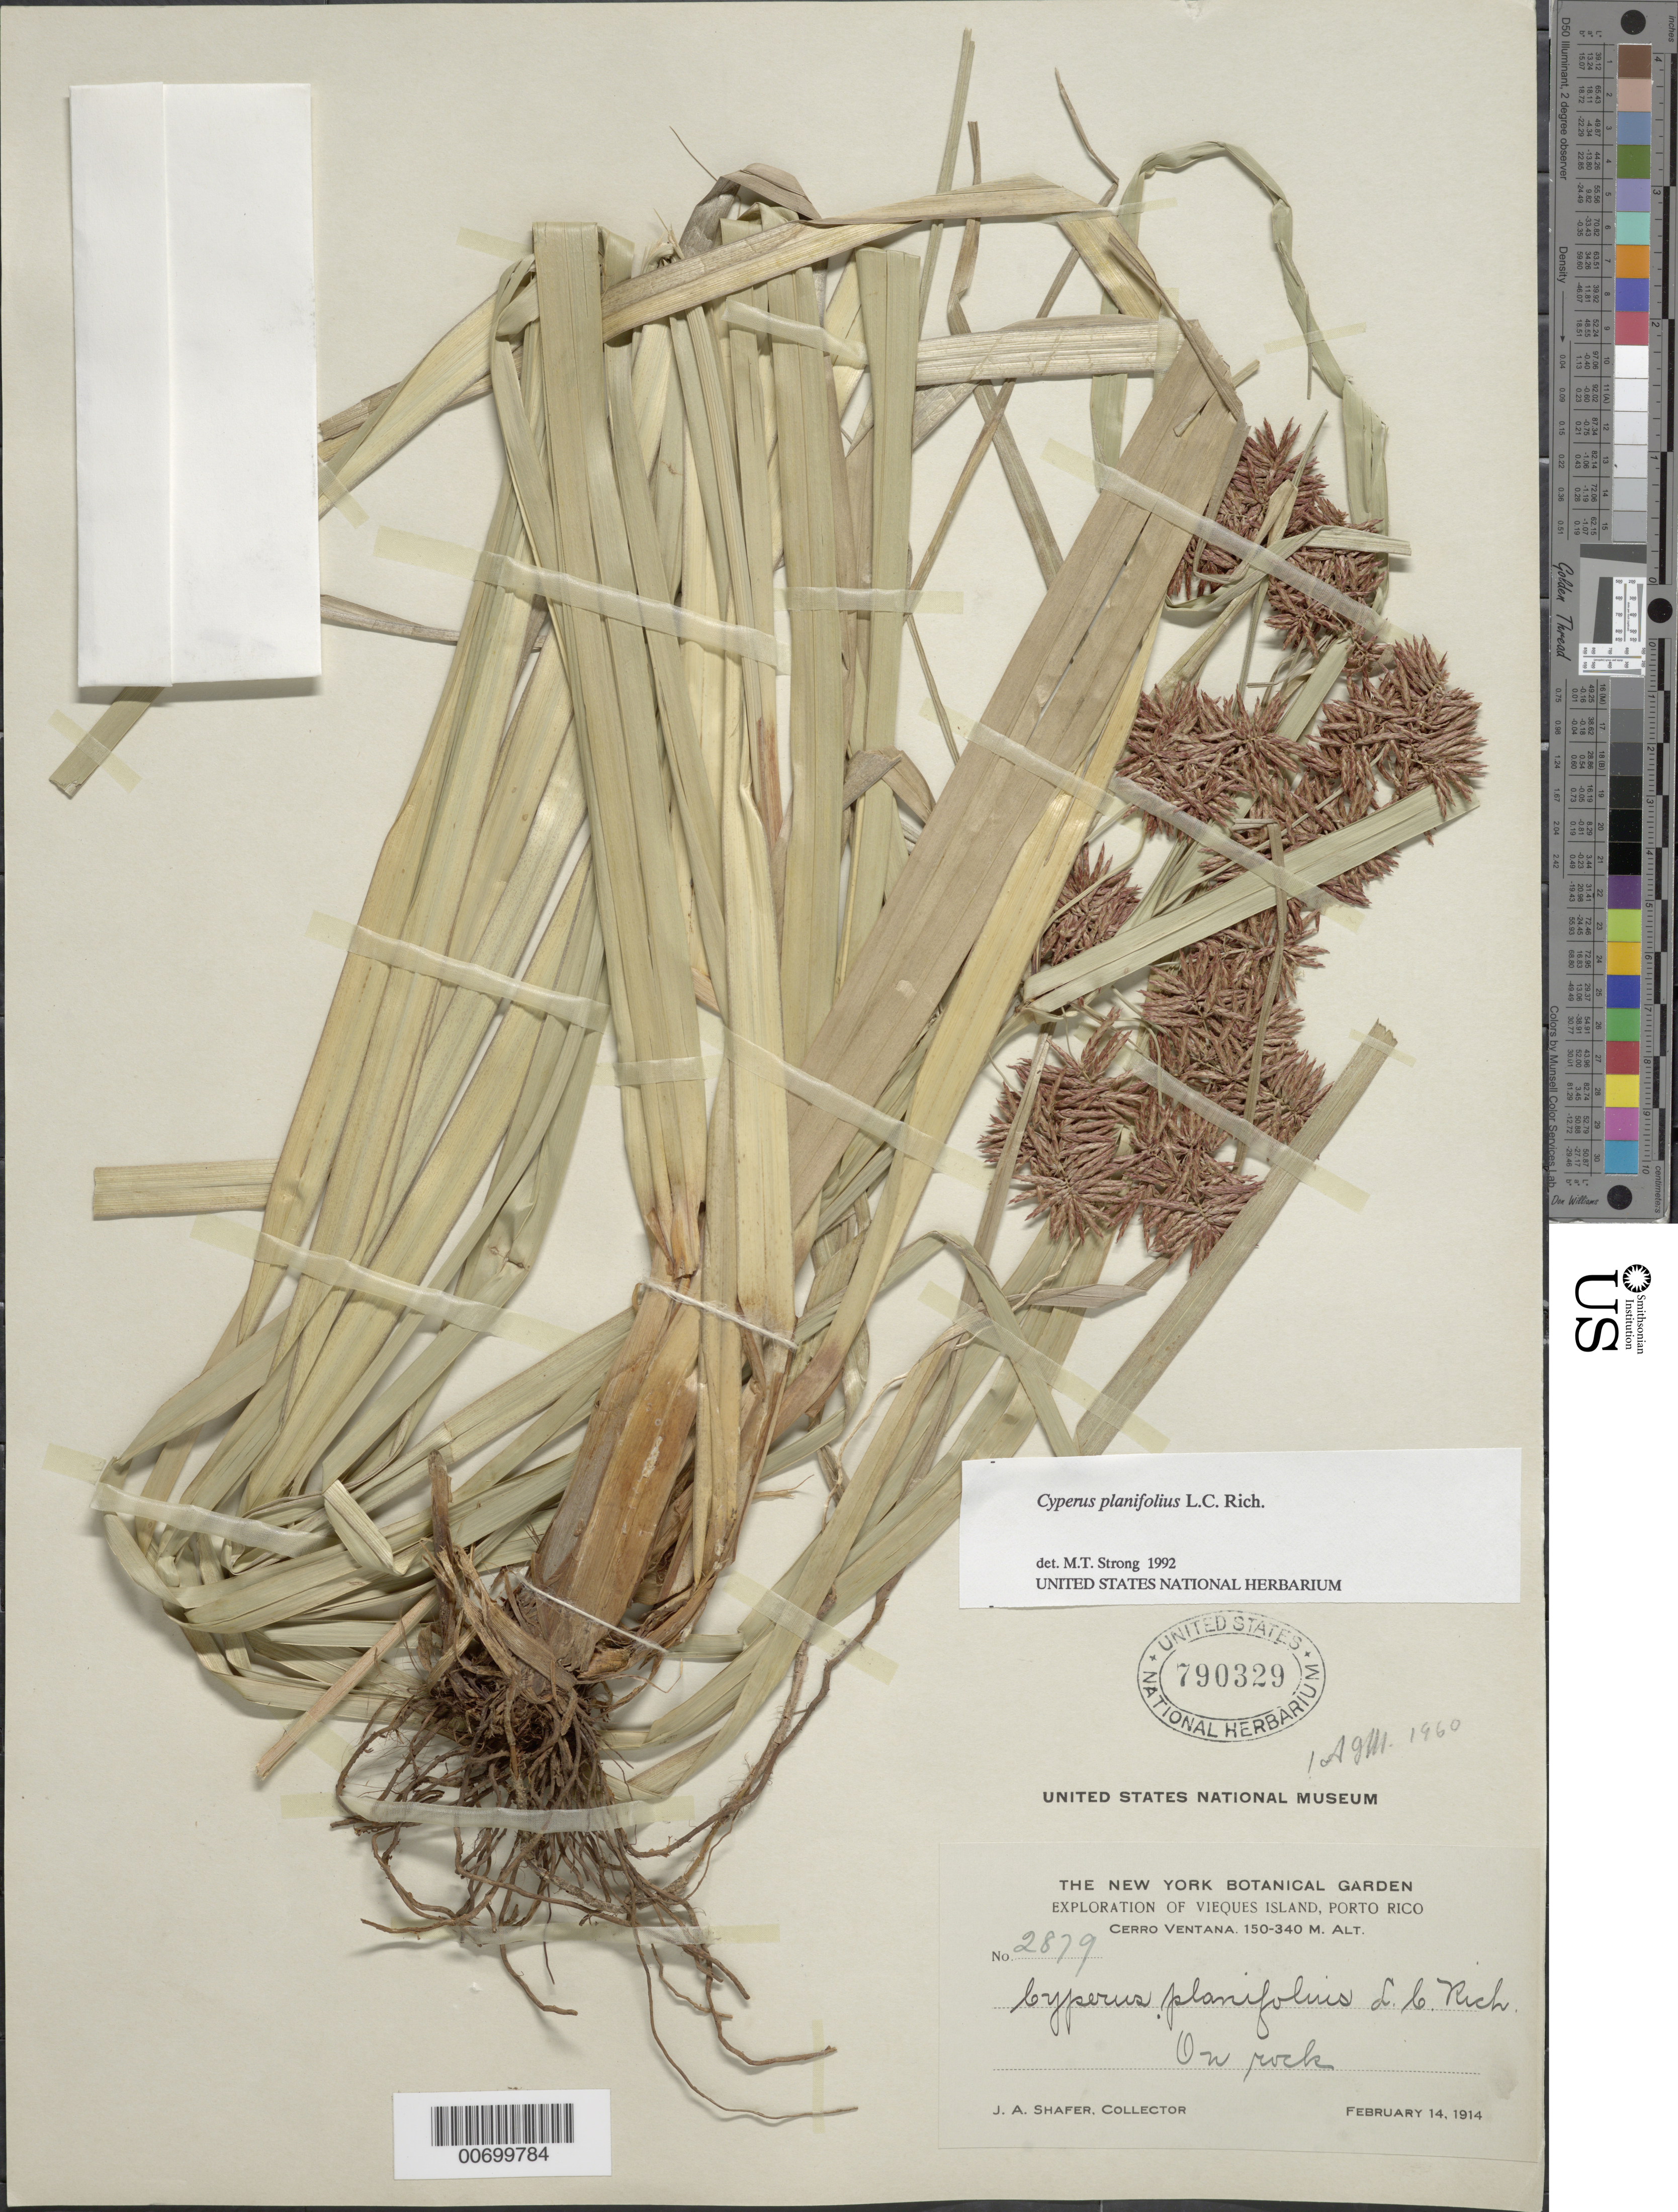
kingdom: Plantae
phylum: Tracheophyta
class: Liliopsida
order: Poales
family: Cyperaceae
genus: Cyperus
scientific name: Cyperus planifolius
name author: Rich.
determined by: Strong, M. T., (US), Smithsonian Institution - National Museum of Natural History (UNITED STATES)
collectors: J. A. Shafer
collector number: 2879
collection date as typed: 14 Feb 1914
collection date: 1914-02-14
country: Puerto Rico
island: Vieques I.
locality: Vieques Island: Cerro Ventana.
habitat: On rock.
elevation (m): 150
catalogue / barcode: US 790329